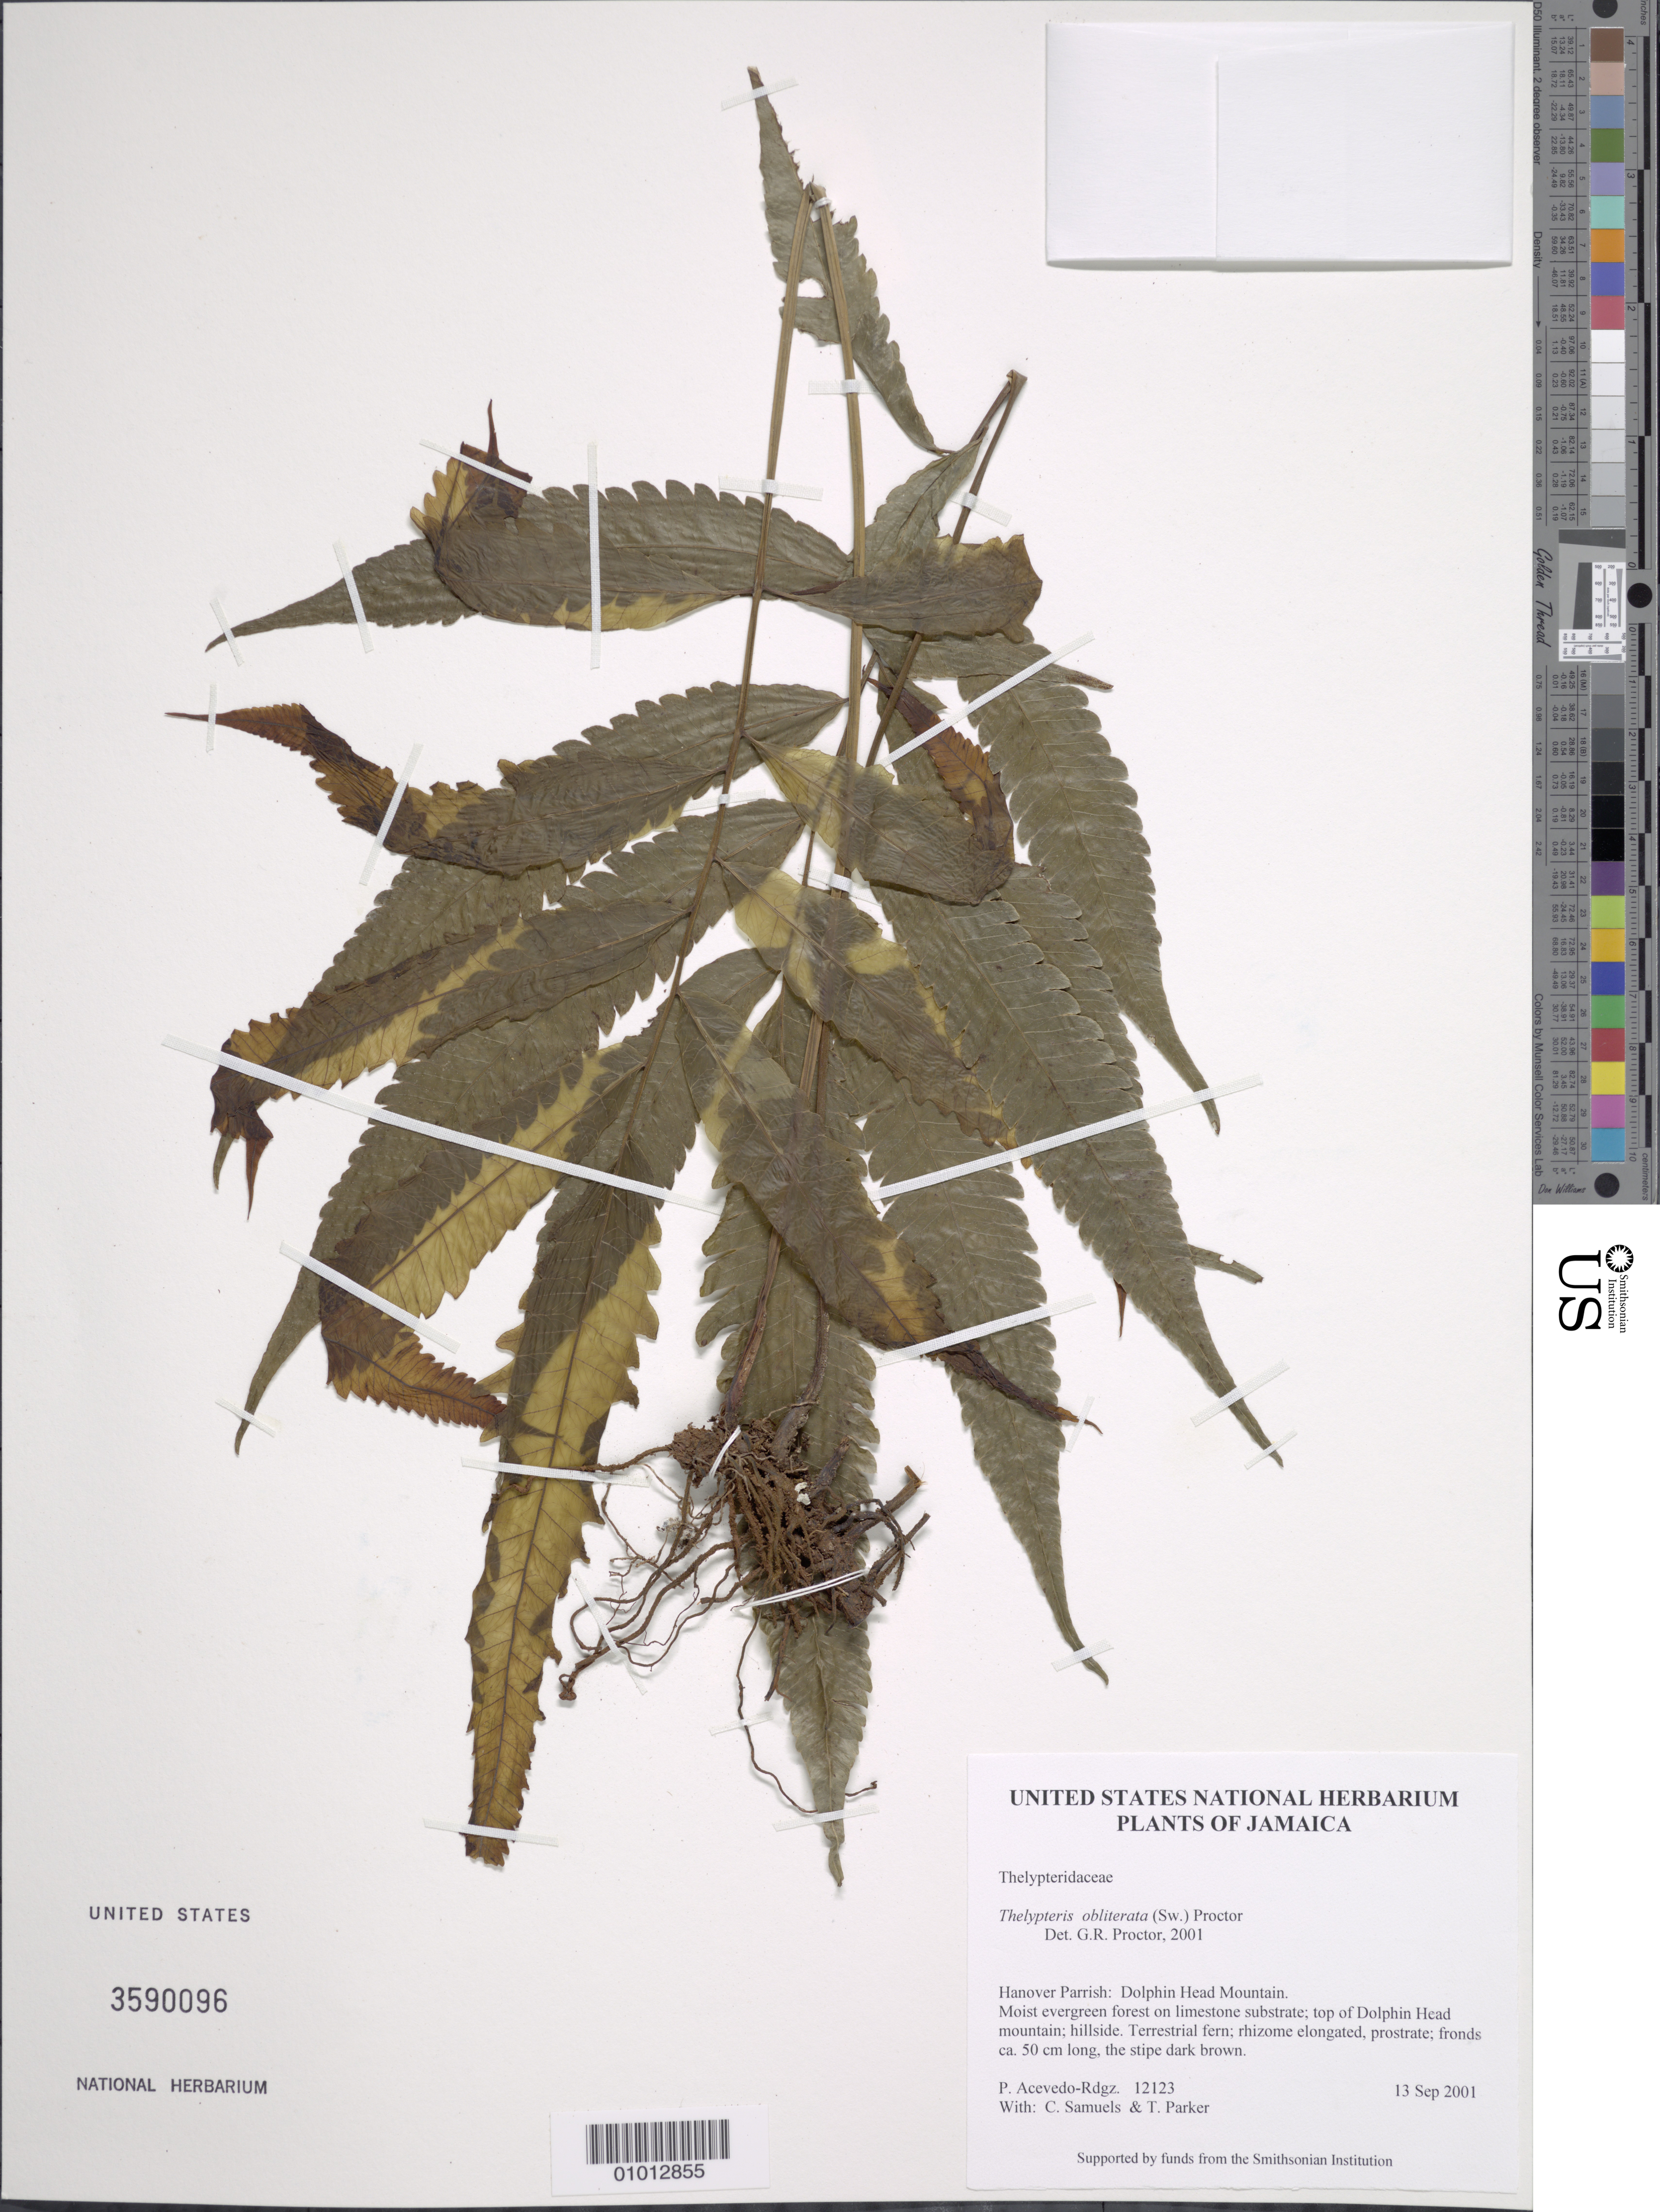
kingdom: Plantae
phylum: Tracheophyta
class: Polypodiopsida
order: Polypodiales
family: Thelypteridaceae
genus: Goniopteris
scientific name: Goniopteris obliterata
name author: (Sw.) C. Presl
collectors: P. Acevedo-Rodr., C. Samuels & T. Parker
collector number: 12123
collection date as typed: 13 Sep 2001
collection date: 2001-09-13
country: Jamaica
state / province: Hanover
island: Jamaica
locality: Hanover Parrish: Dolphin Head Mountain.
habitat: Moist evergreen forest on limestone substrate; top of Dolphin Head mountain; hillside.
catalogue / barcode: US 3590096